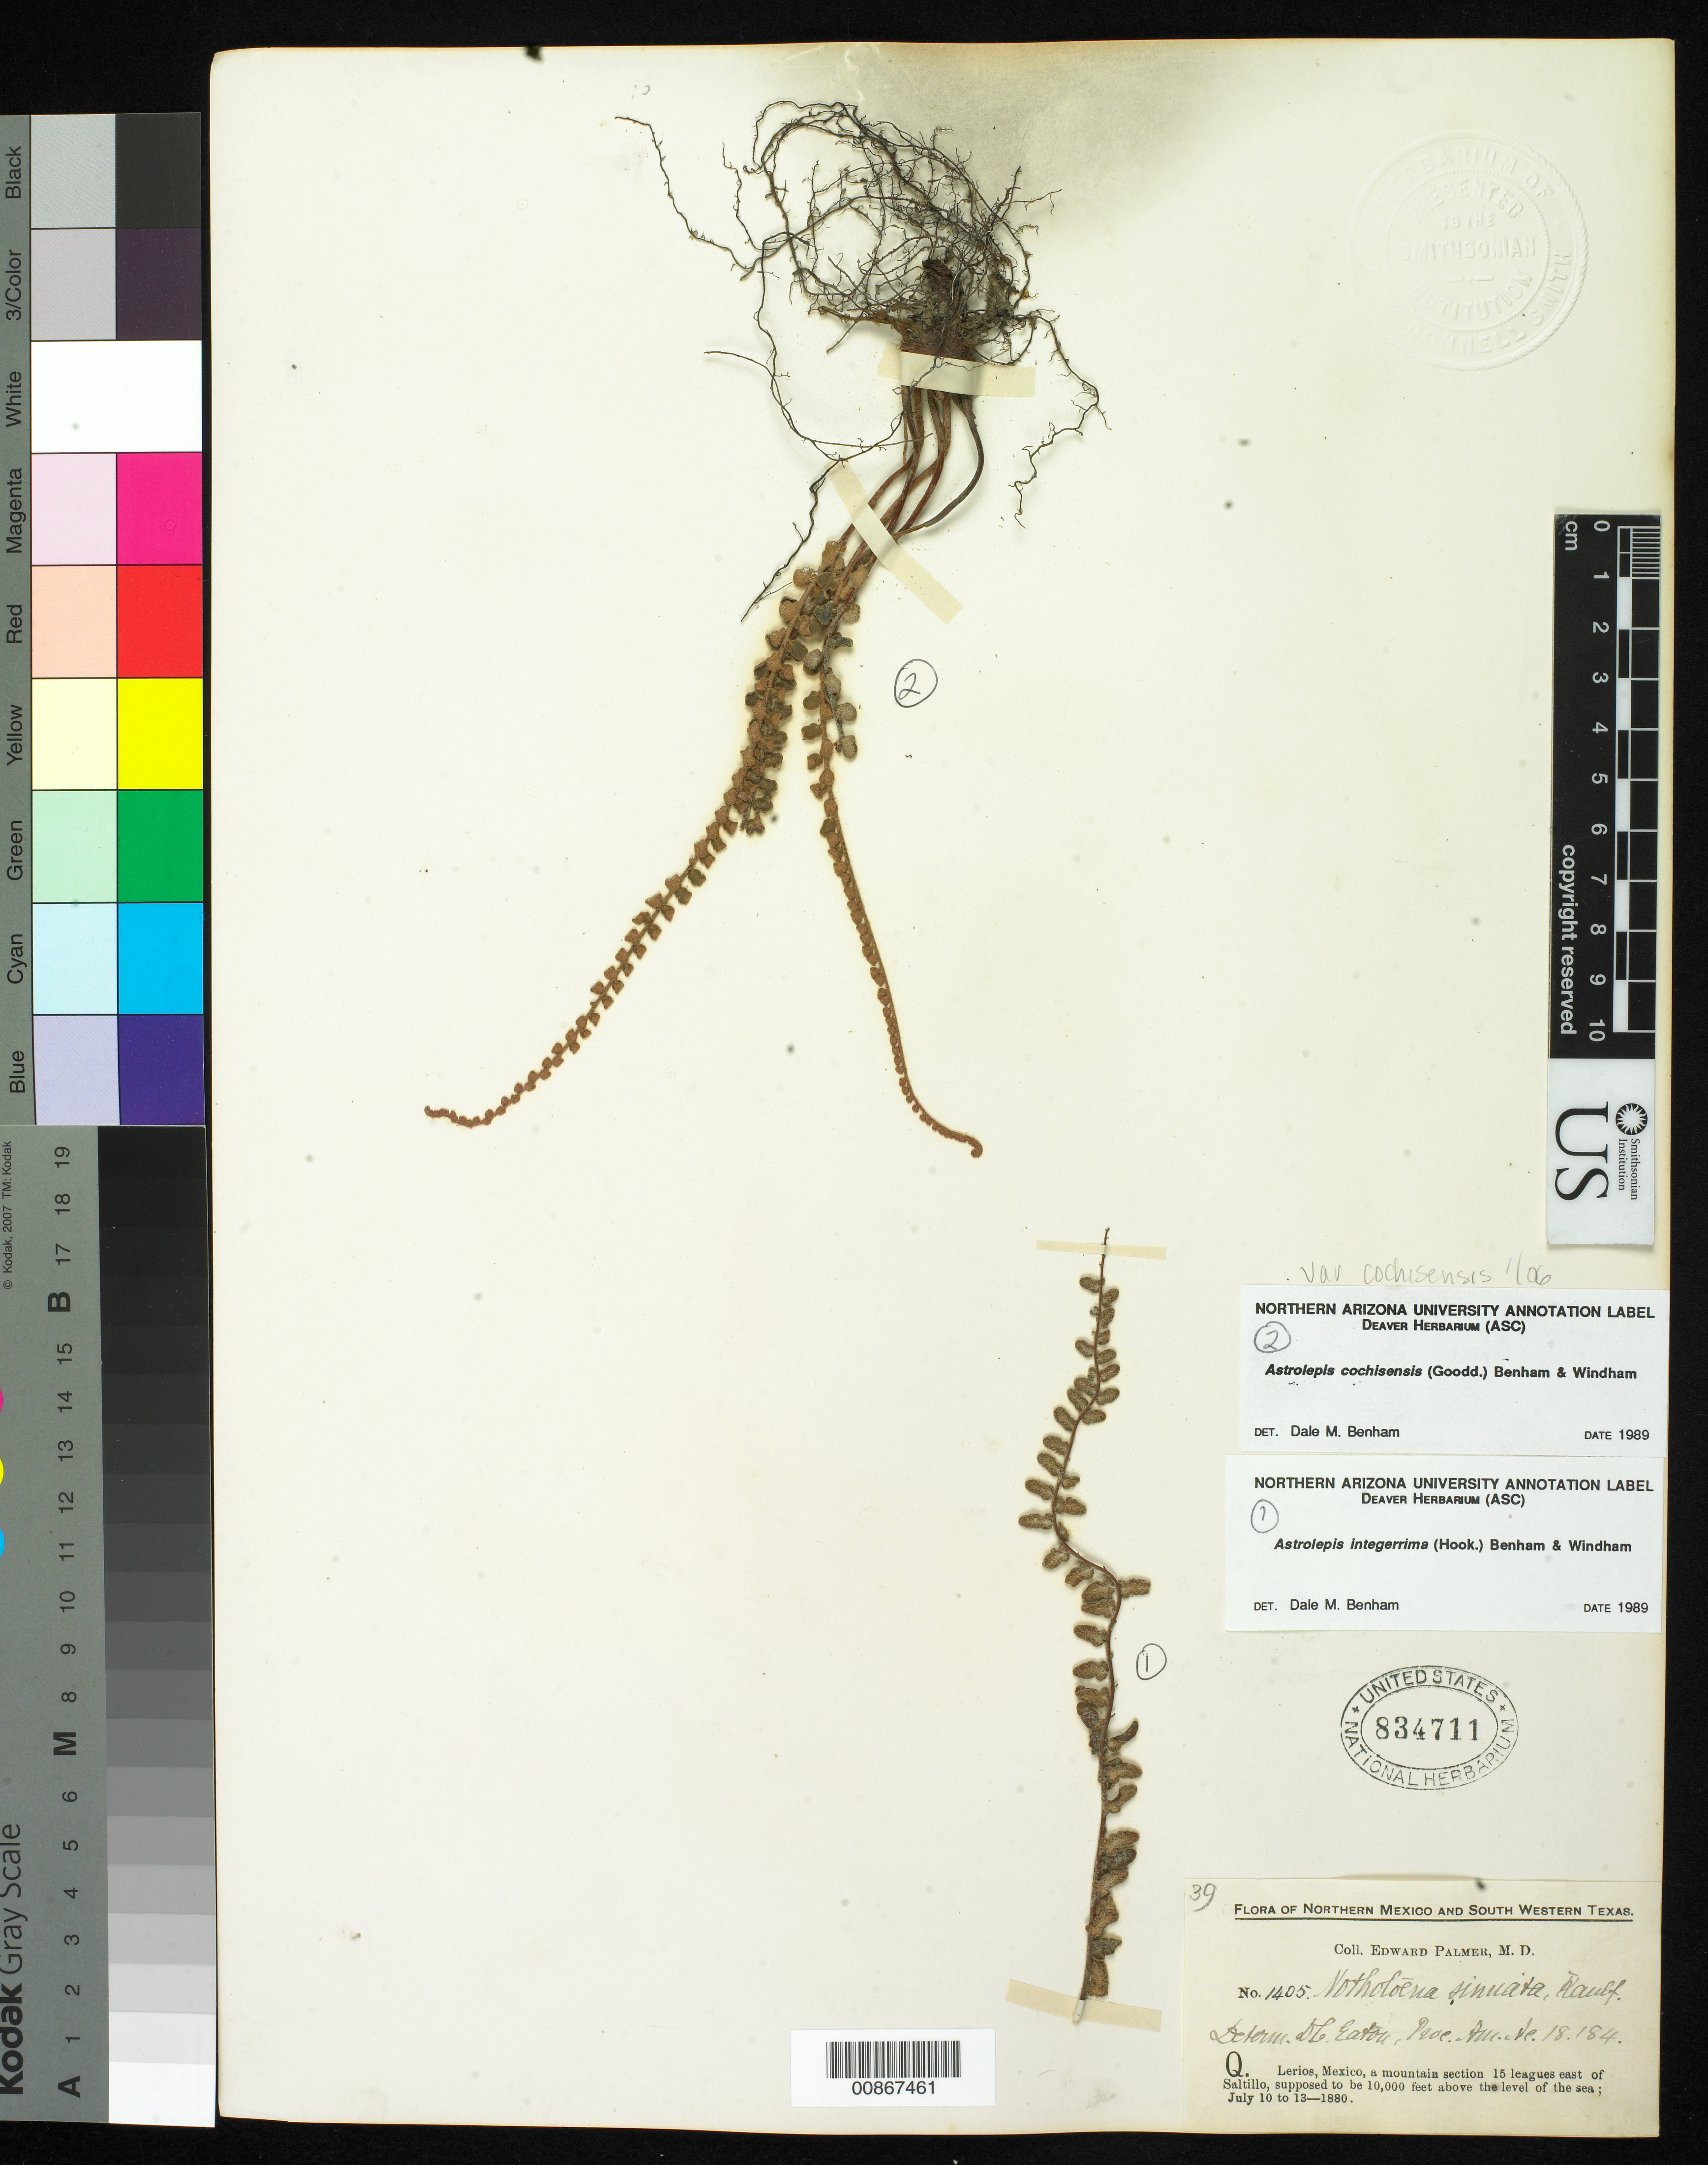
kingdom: Plantae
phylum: Tracheophyta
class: Polypodiopsida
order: Polypodiales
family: Pteridaceae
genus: Astrolepis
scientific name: Astrolepis cochisensis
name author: (C.O. Goodd.) D.M. Benham & Windham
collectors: E. Palmer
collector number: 1405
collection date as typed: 10 Jul 1880 to 13 Jul 1880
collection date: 1880-07-10/1880-07-13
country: Mexico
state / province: Coahuila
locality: Q. Lerios, 15 leagues east of Saltillo, Coahuila.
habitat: A mountain section.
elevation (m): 3048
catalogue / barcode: US 834711